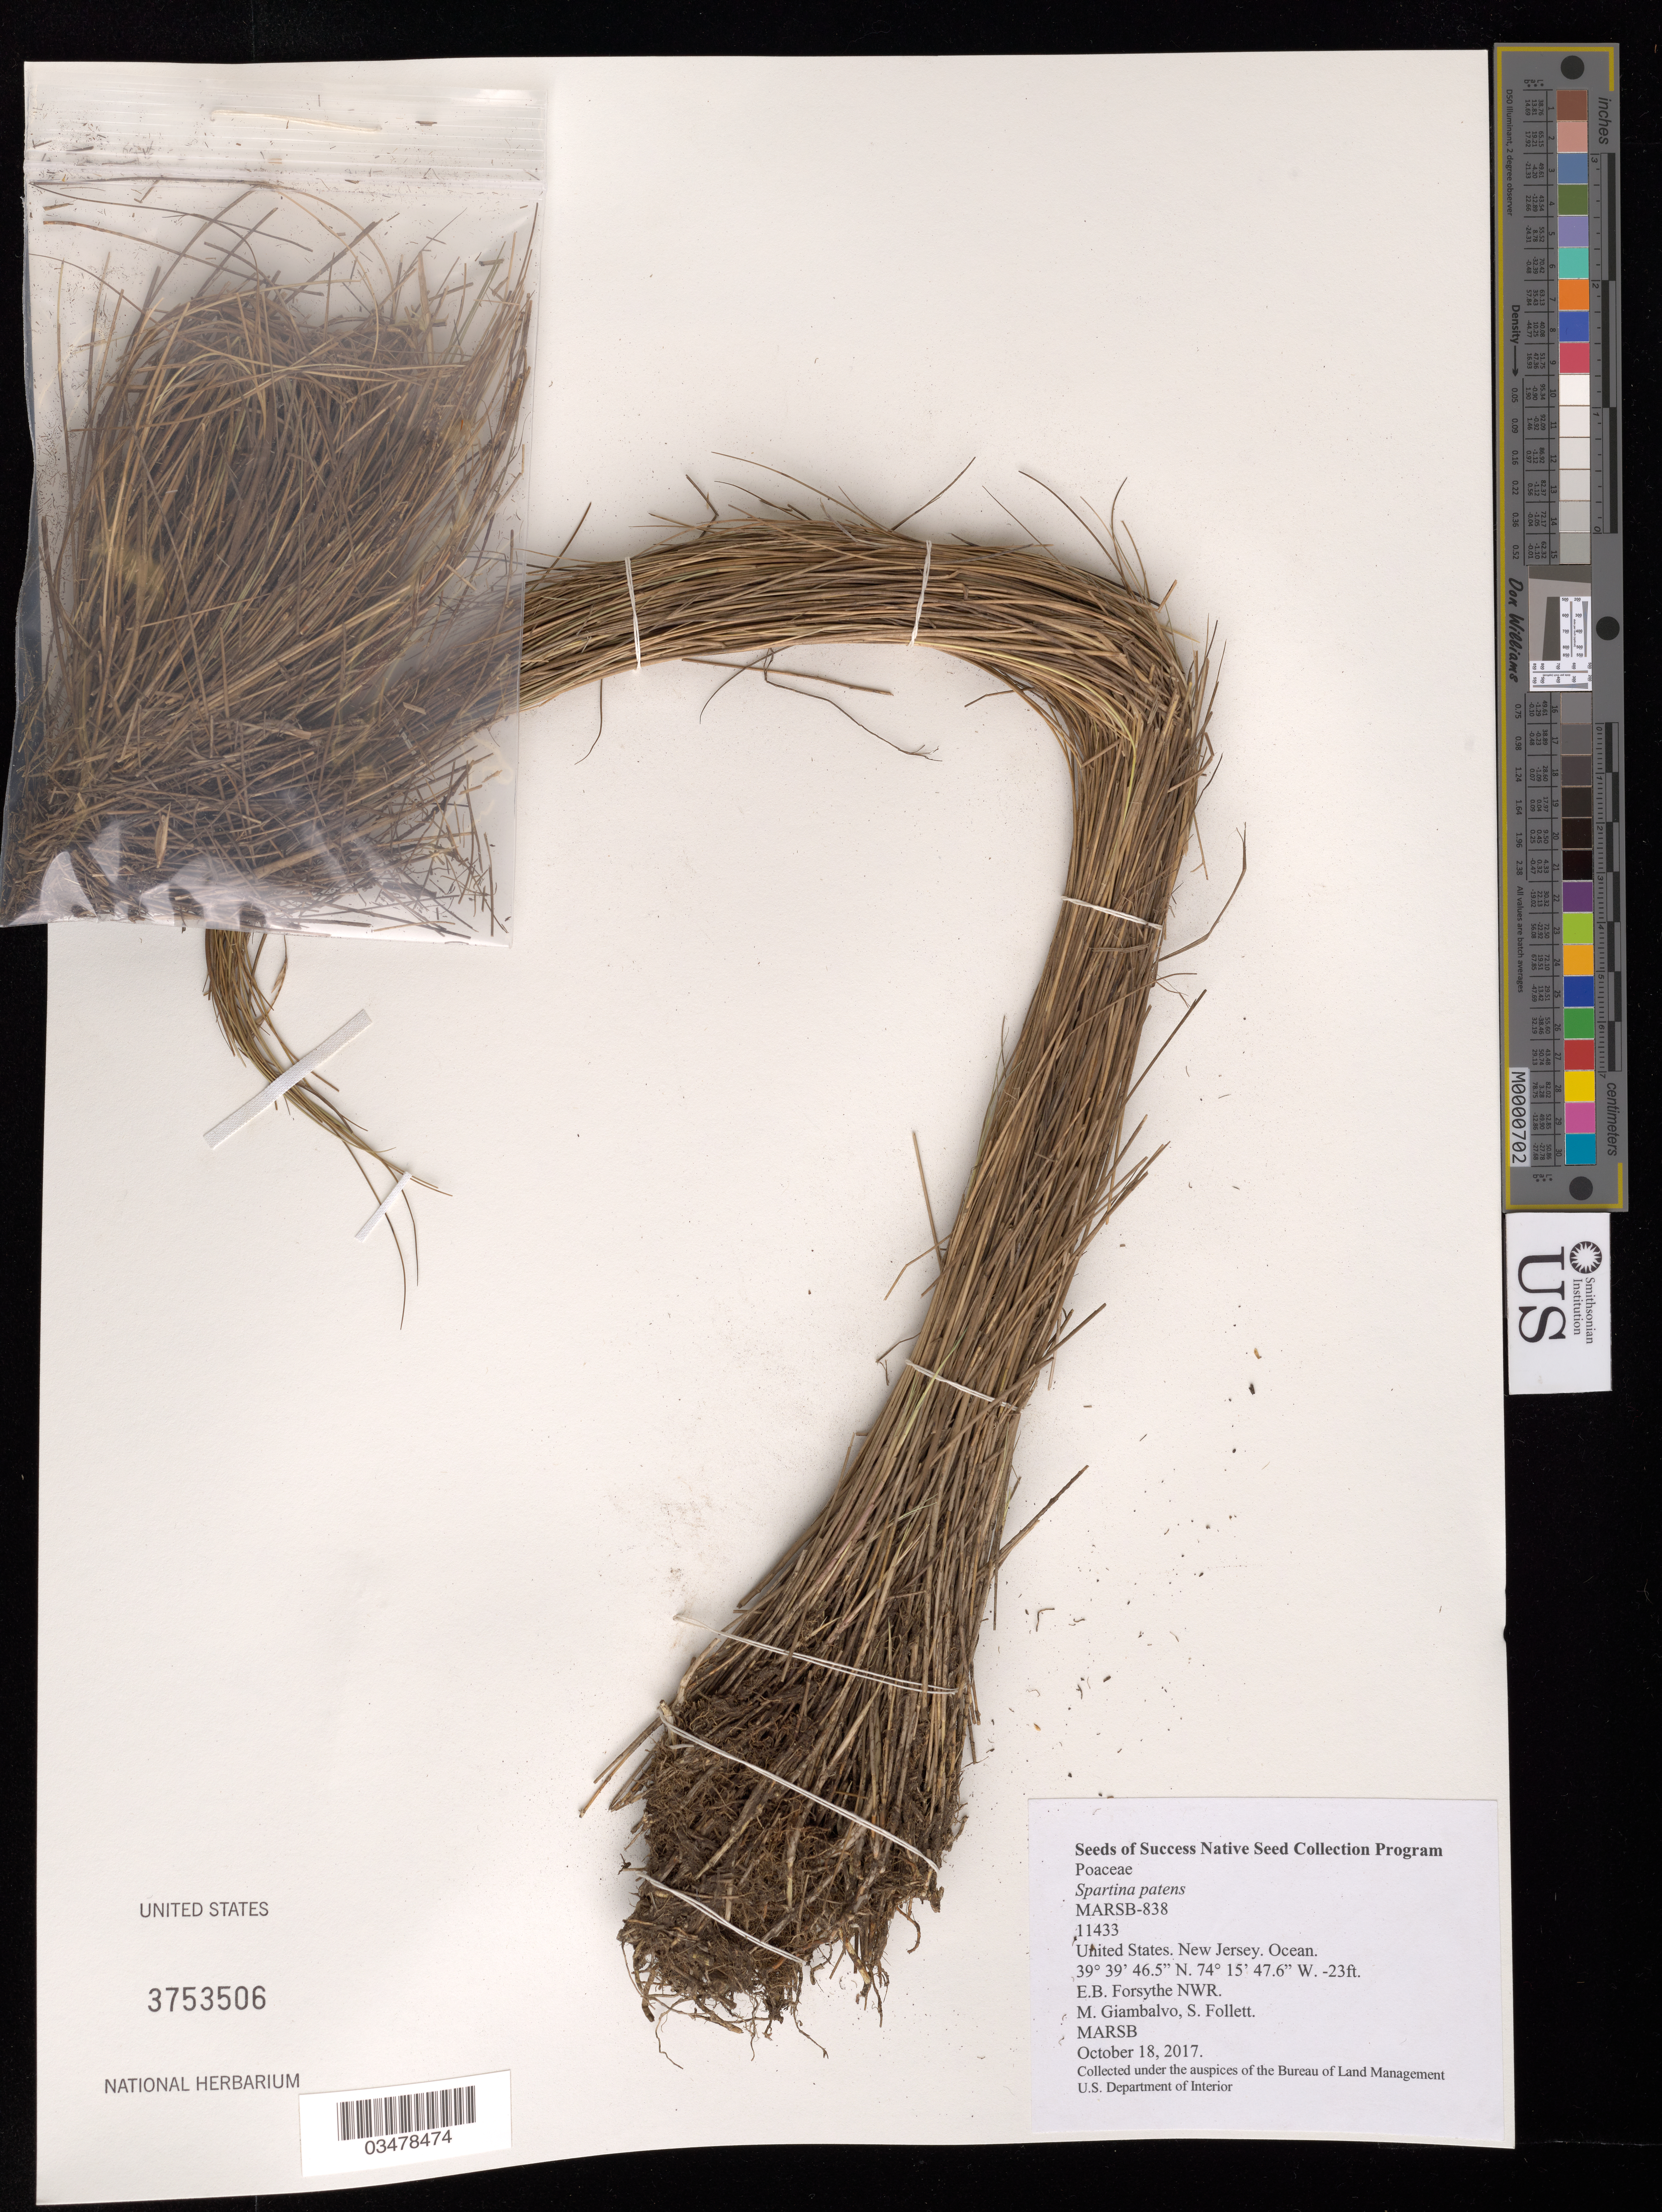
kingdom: Plantae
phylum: Tracheophyta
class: Liliopsida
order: Poales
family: Poaceae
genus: Spartina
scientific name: Spartina patens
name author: (Aiton) Muhl.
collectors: M. Giambalvo & S. Follett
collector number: MARSB-838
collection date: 2017-10-18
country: United States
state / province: New Jersey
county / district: Ocean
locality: EB Forsythe National Wildlife Refuge, Cedar Run Dock Road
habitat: Tidal High Salt Marsh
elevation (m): -7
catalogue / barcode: US 3753506